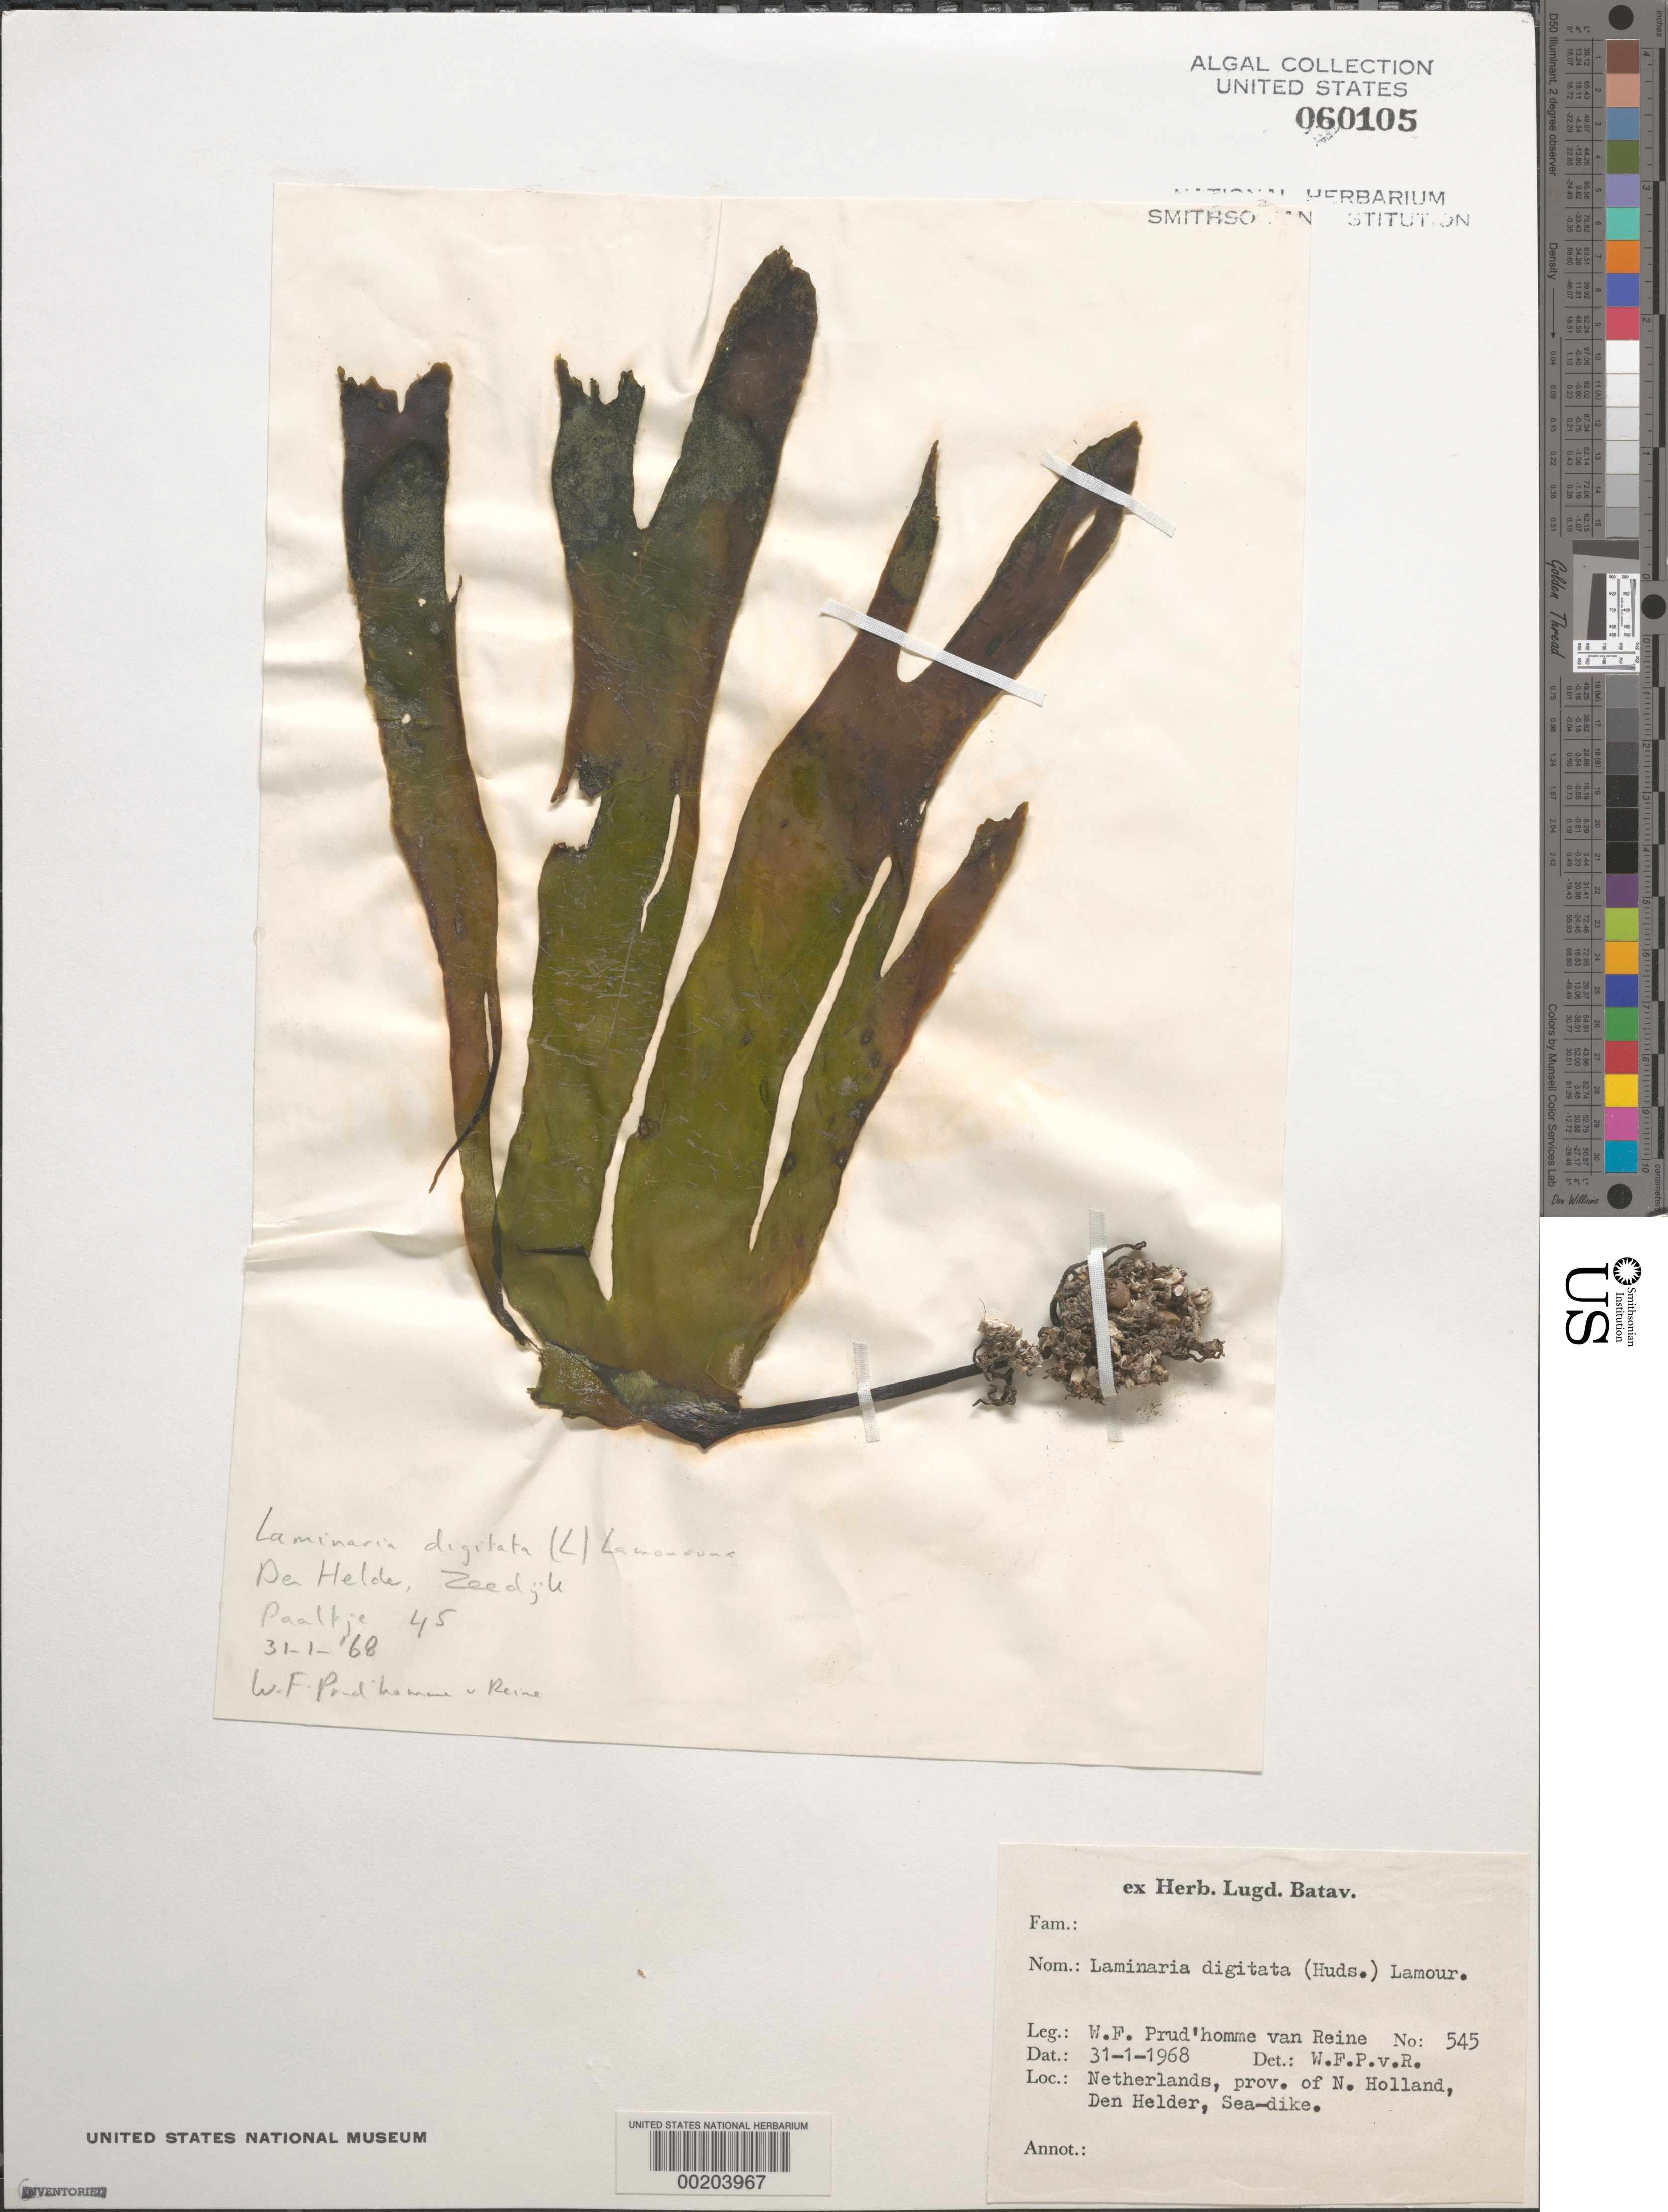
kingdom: Chromista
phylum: Ochrophyta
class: Phaeophyceae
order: Laminariales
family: Laminariaceae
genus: Laminaria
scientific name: Laminaria digitata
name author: (Hudson) J.V.Lamouroux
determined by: Prud'homme van Reine, W. F.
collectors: W. Prud'homme van Reine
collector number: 545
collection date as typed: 31 Jan 1968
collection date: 1968-01-31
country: Netherlands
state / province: Noord Holland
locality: Den helder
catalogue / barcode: US 60105